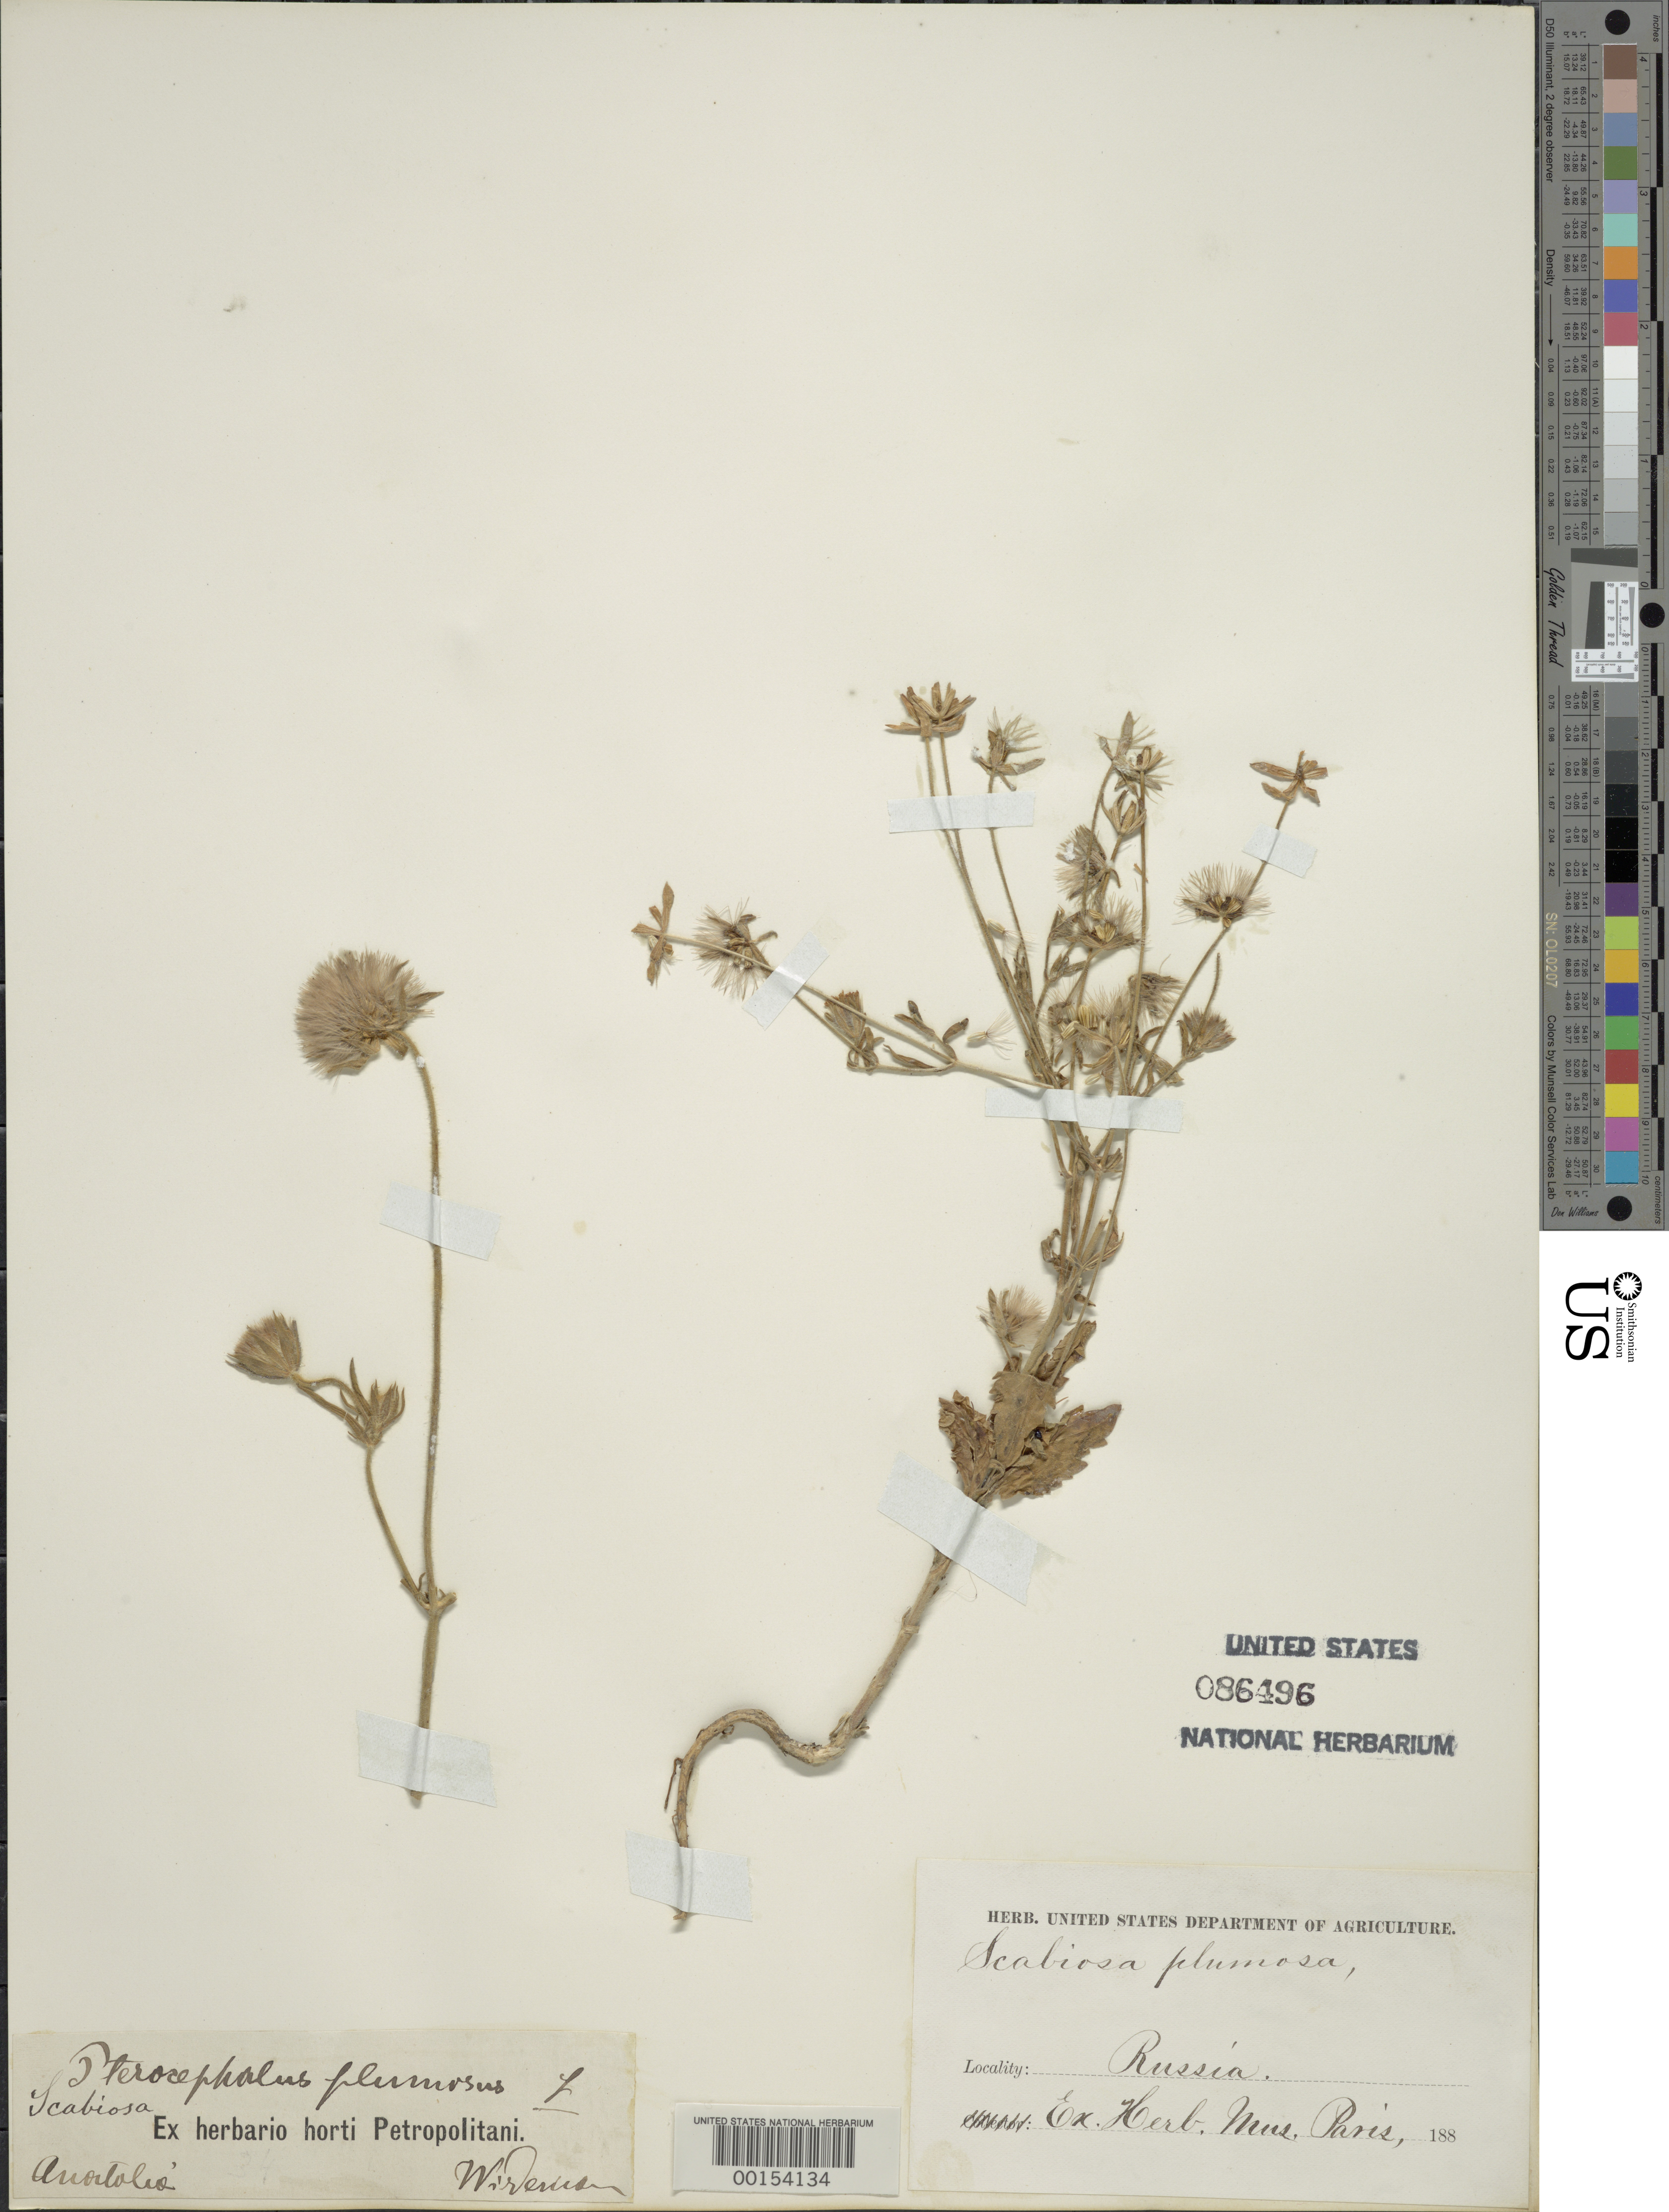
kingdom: Plantae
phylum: Tracheophyta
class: Magnoliopsida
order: Dipsacales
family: Caprifoliaceae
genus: Pterocephalus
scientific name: Pterocephalus plumosus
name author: (L.) Coult.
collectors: -. Wirderun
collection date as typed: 188-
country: Russian Federation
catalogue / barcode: US 86496